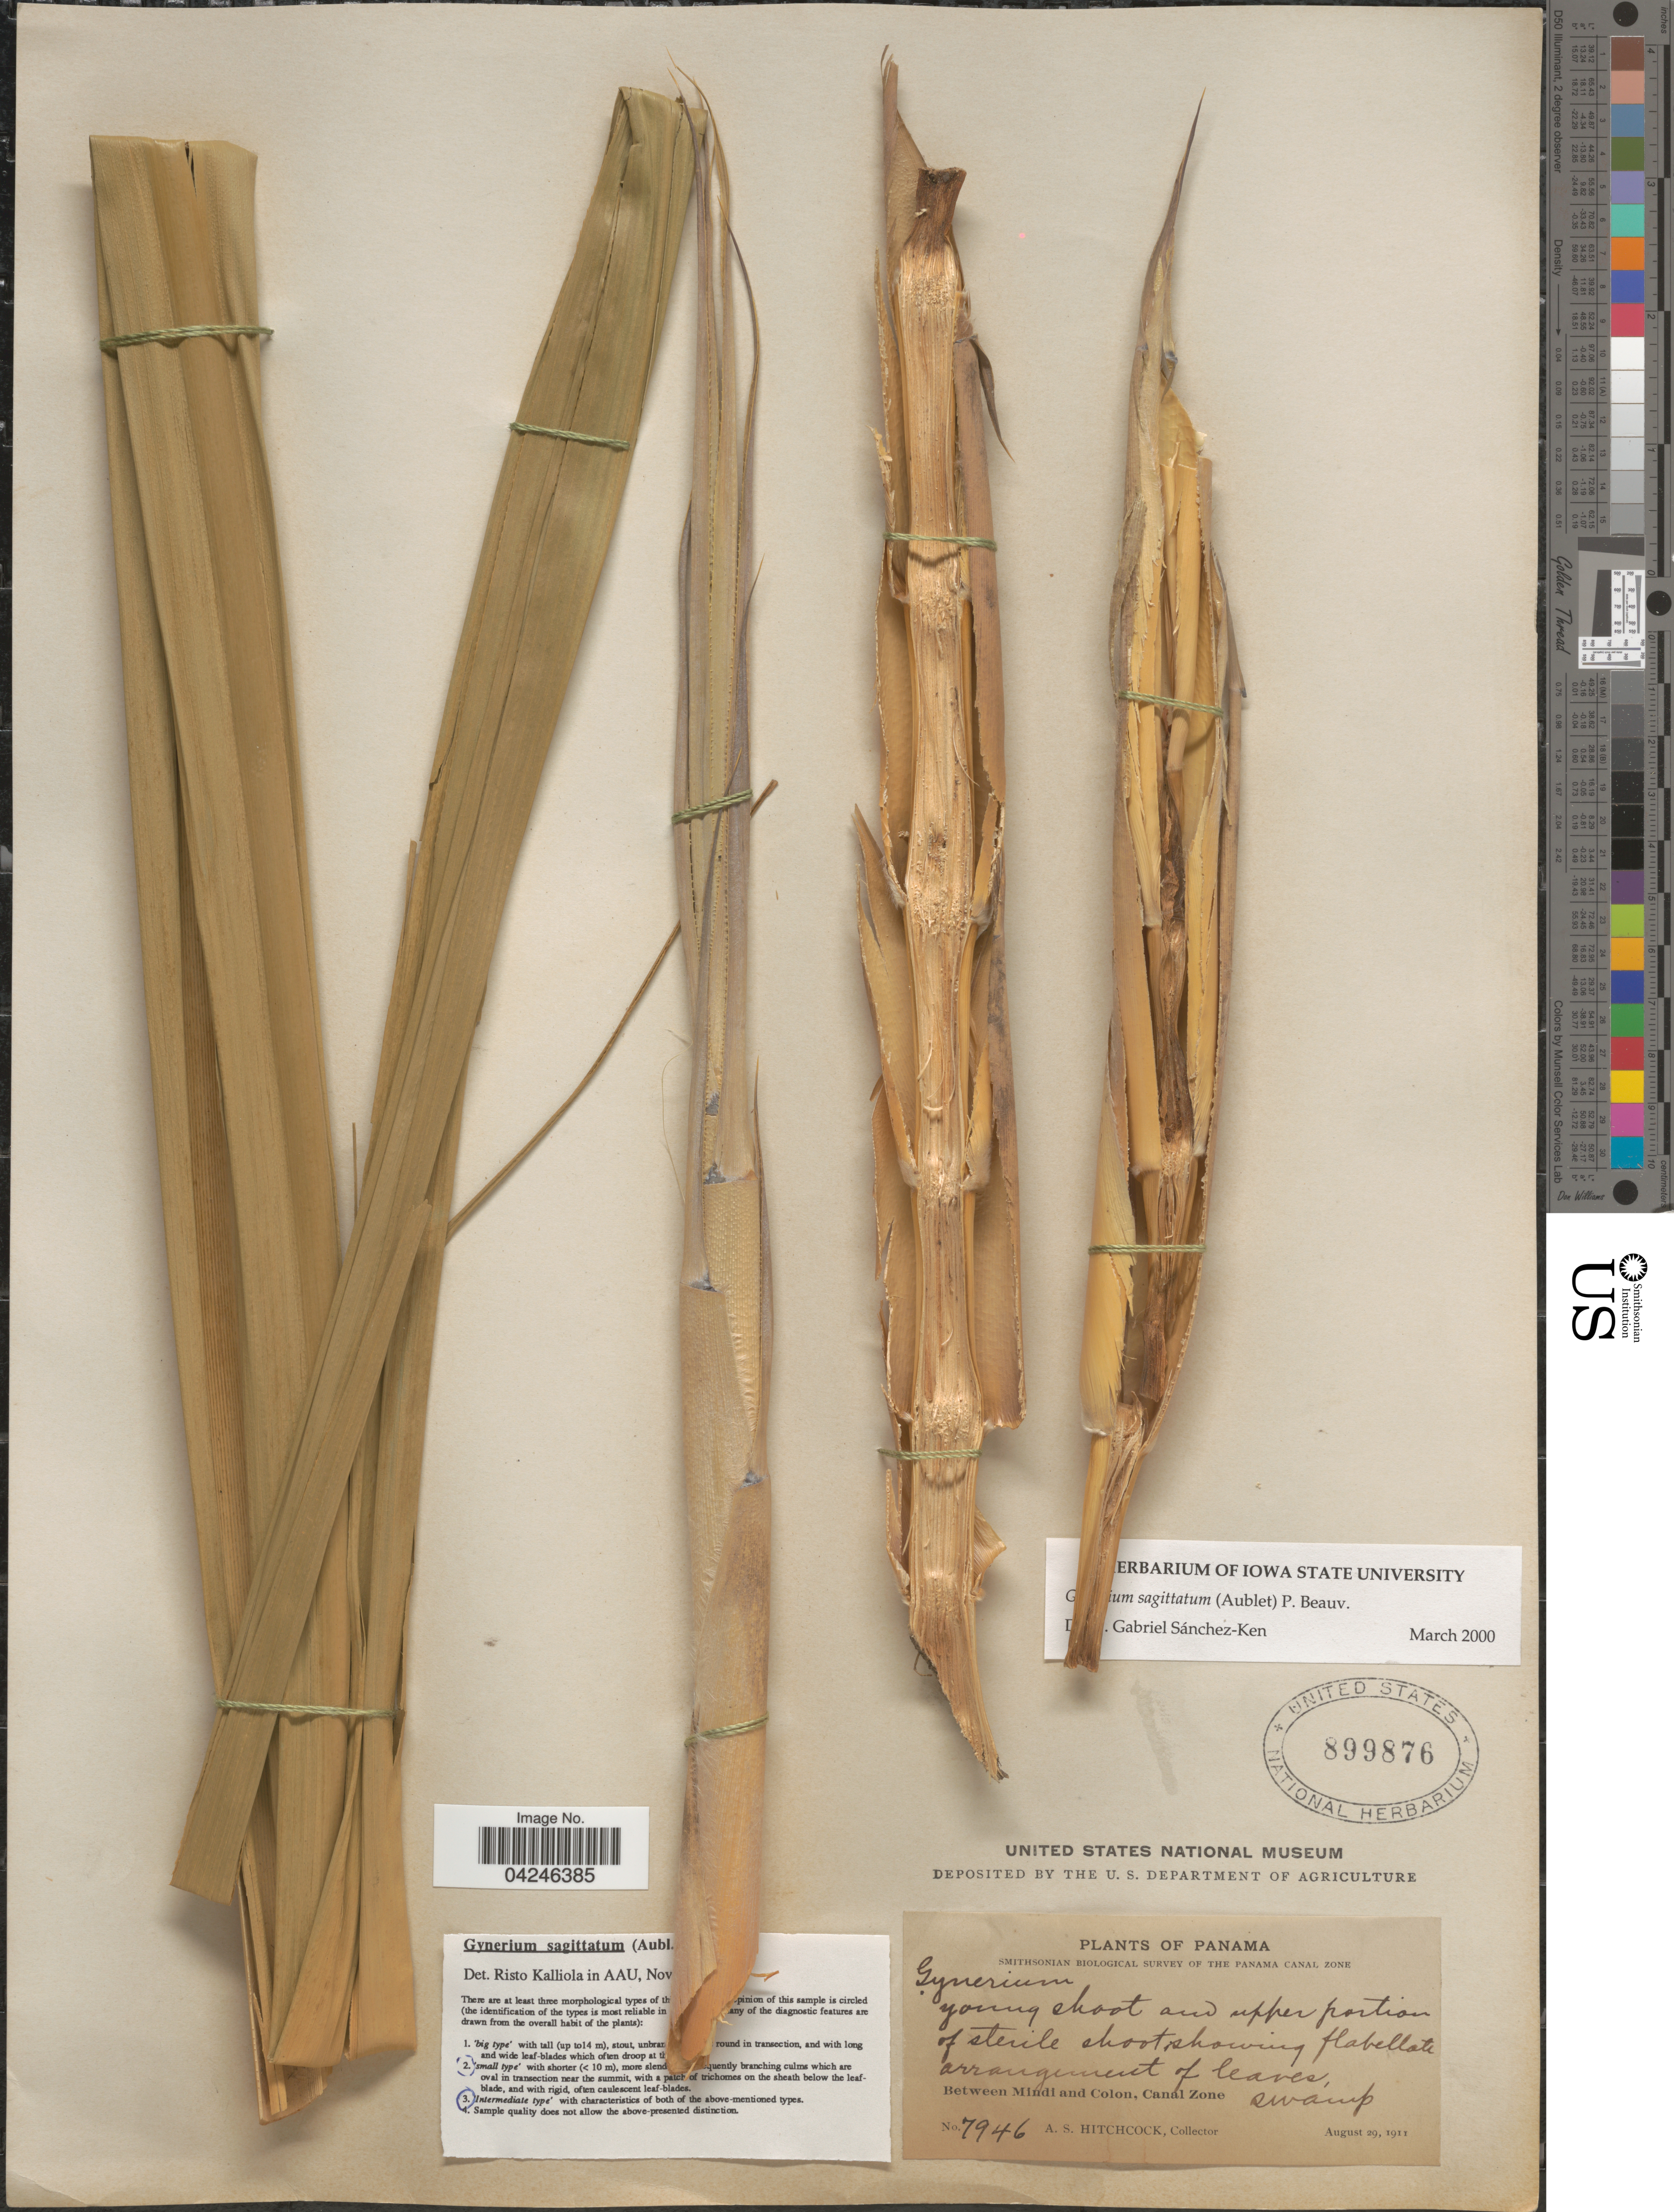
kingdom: Plantae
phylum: Tracheophyta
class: Liliopsida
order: Poales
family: Poaceae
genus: Gynerium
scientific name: Gynerium sagittatum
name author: (Aubl.) P. Beauv.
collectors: A. S. Hitchcock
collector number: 7946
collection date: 1911-08-29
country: Panama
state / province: Colón / Panamá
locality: Smithsonian Biological Survey of the Panama Canal Zone. Between Mindi and Colon, Canal Zone.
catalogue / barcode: US 899876